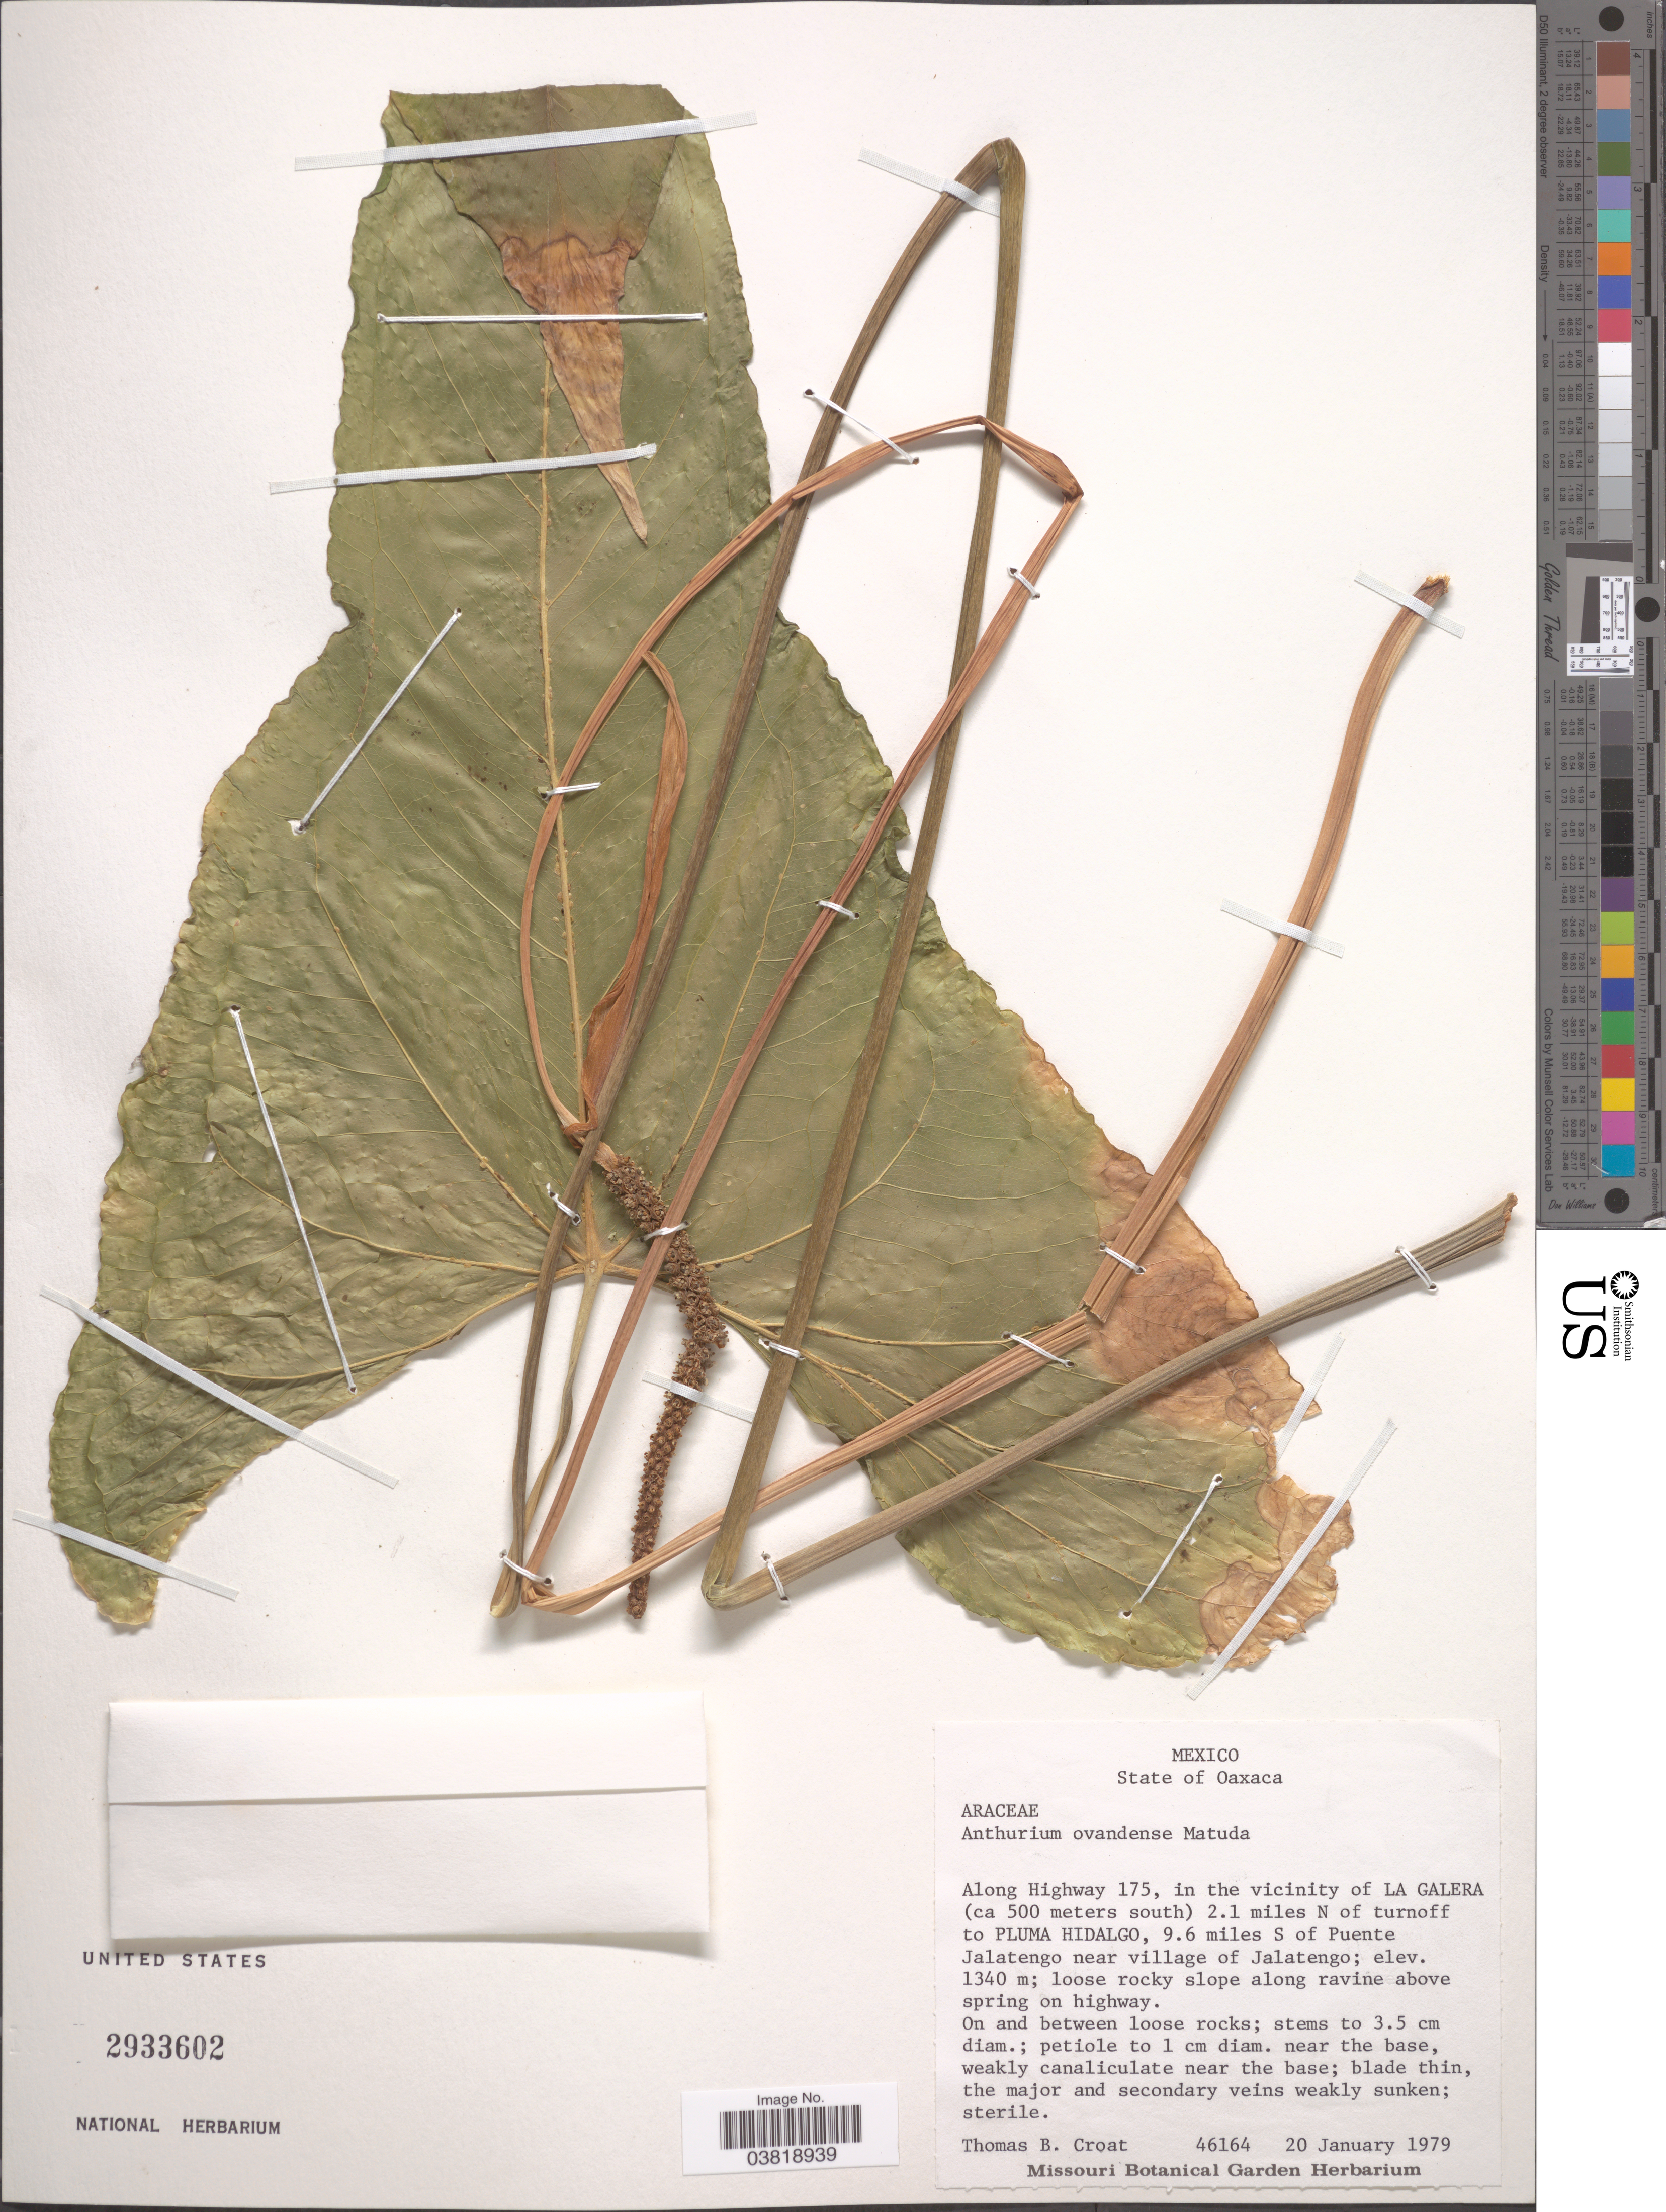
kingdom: Plantae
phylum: Tracheophyta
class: Liliopsida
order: Alismatales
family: Araceae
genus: Anthurium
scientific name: Anthurium ovandense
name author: Matuda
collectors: T. B. Croat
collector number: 46164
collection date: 1979-01-20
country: Mexico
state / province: Oaxaca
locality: Along Highway 175, in the vicinity of La Galera (ca 500 meters south) 2.1 miles N of turnoff to Pluma Hidalgo, 9.6 miles S of Puente Jalatengo near village of Jalatengo; above spring on highway.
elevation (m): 1340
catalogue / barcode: US 2933602